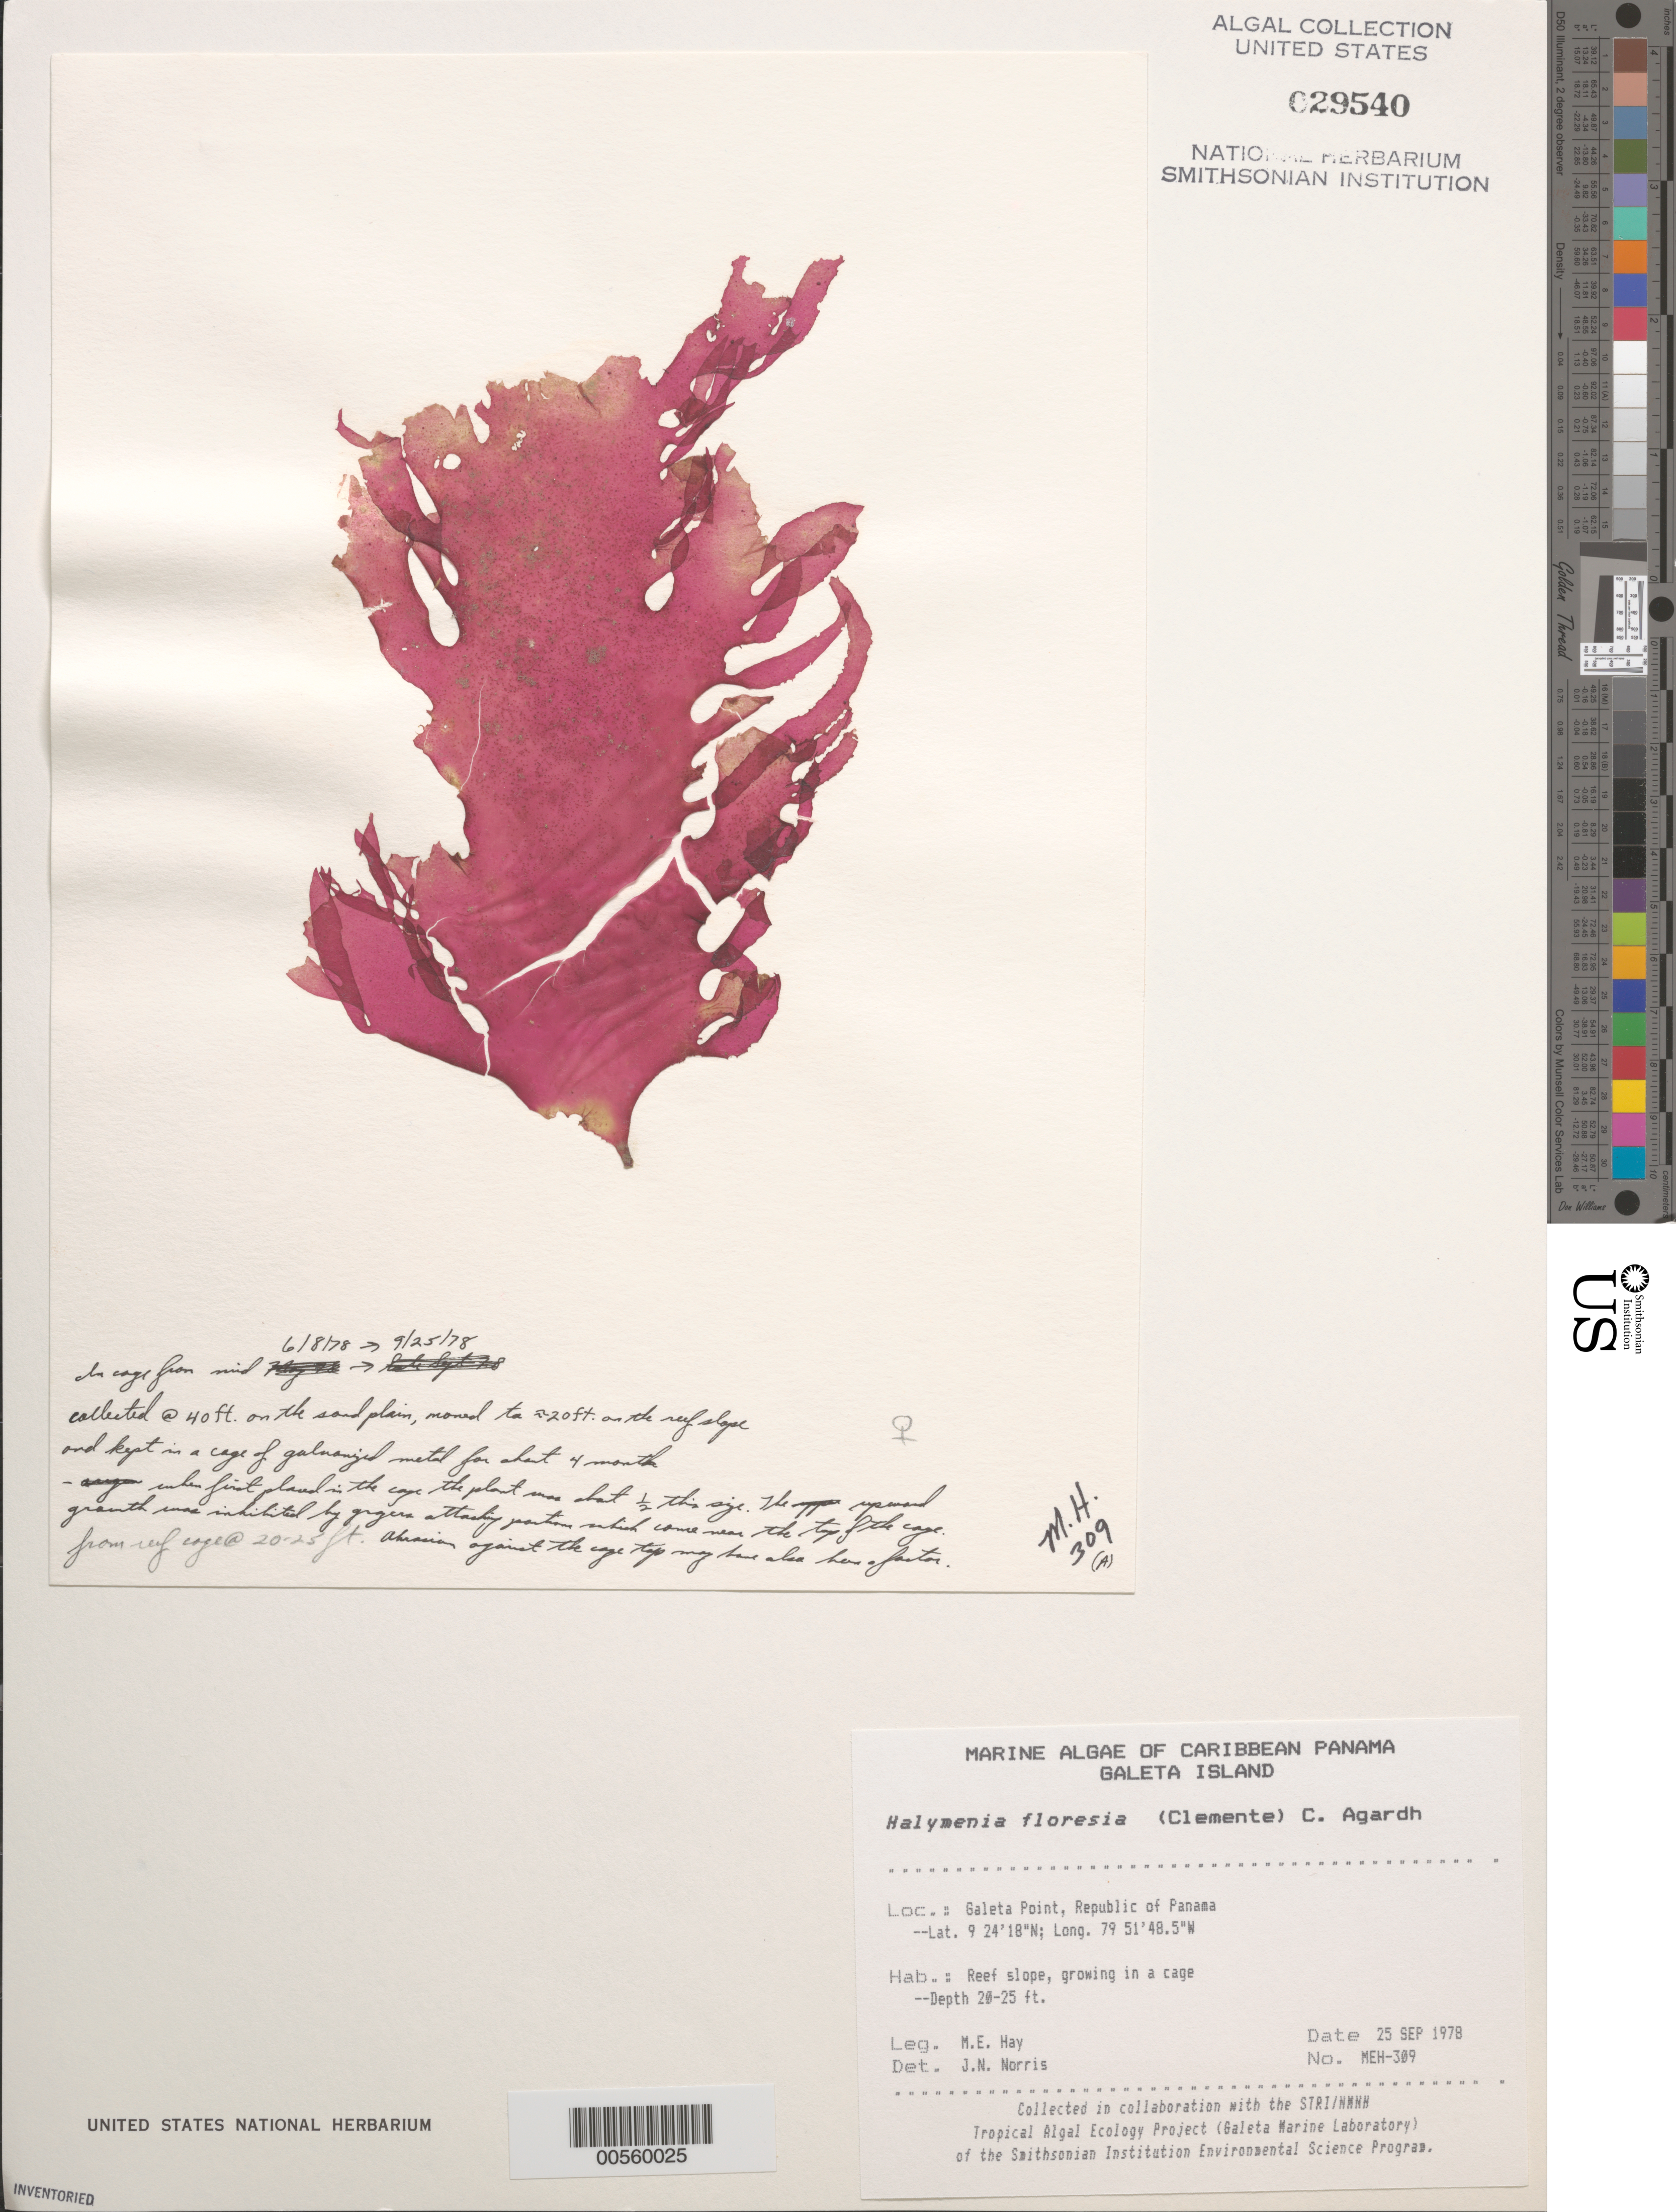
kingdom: Plantae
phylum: Rhodophyta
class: Florideophyceae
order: Halymeniales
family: Halymeniaceae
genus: Halymenia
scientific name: Halymenia floresii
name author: (Clemente) C. Agardh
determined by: Norris, James N.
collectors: M. E. Hay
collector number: MEH-309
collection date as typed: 25 Sep 1978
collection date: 1978-09-25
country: Panama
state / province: Colón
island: Galeta Island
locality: Galeta Point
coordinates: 9 24' 18" N, 79 51' 48.5" W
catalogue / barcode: US 29540